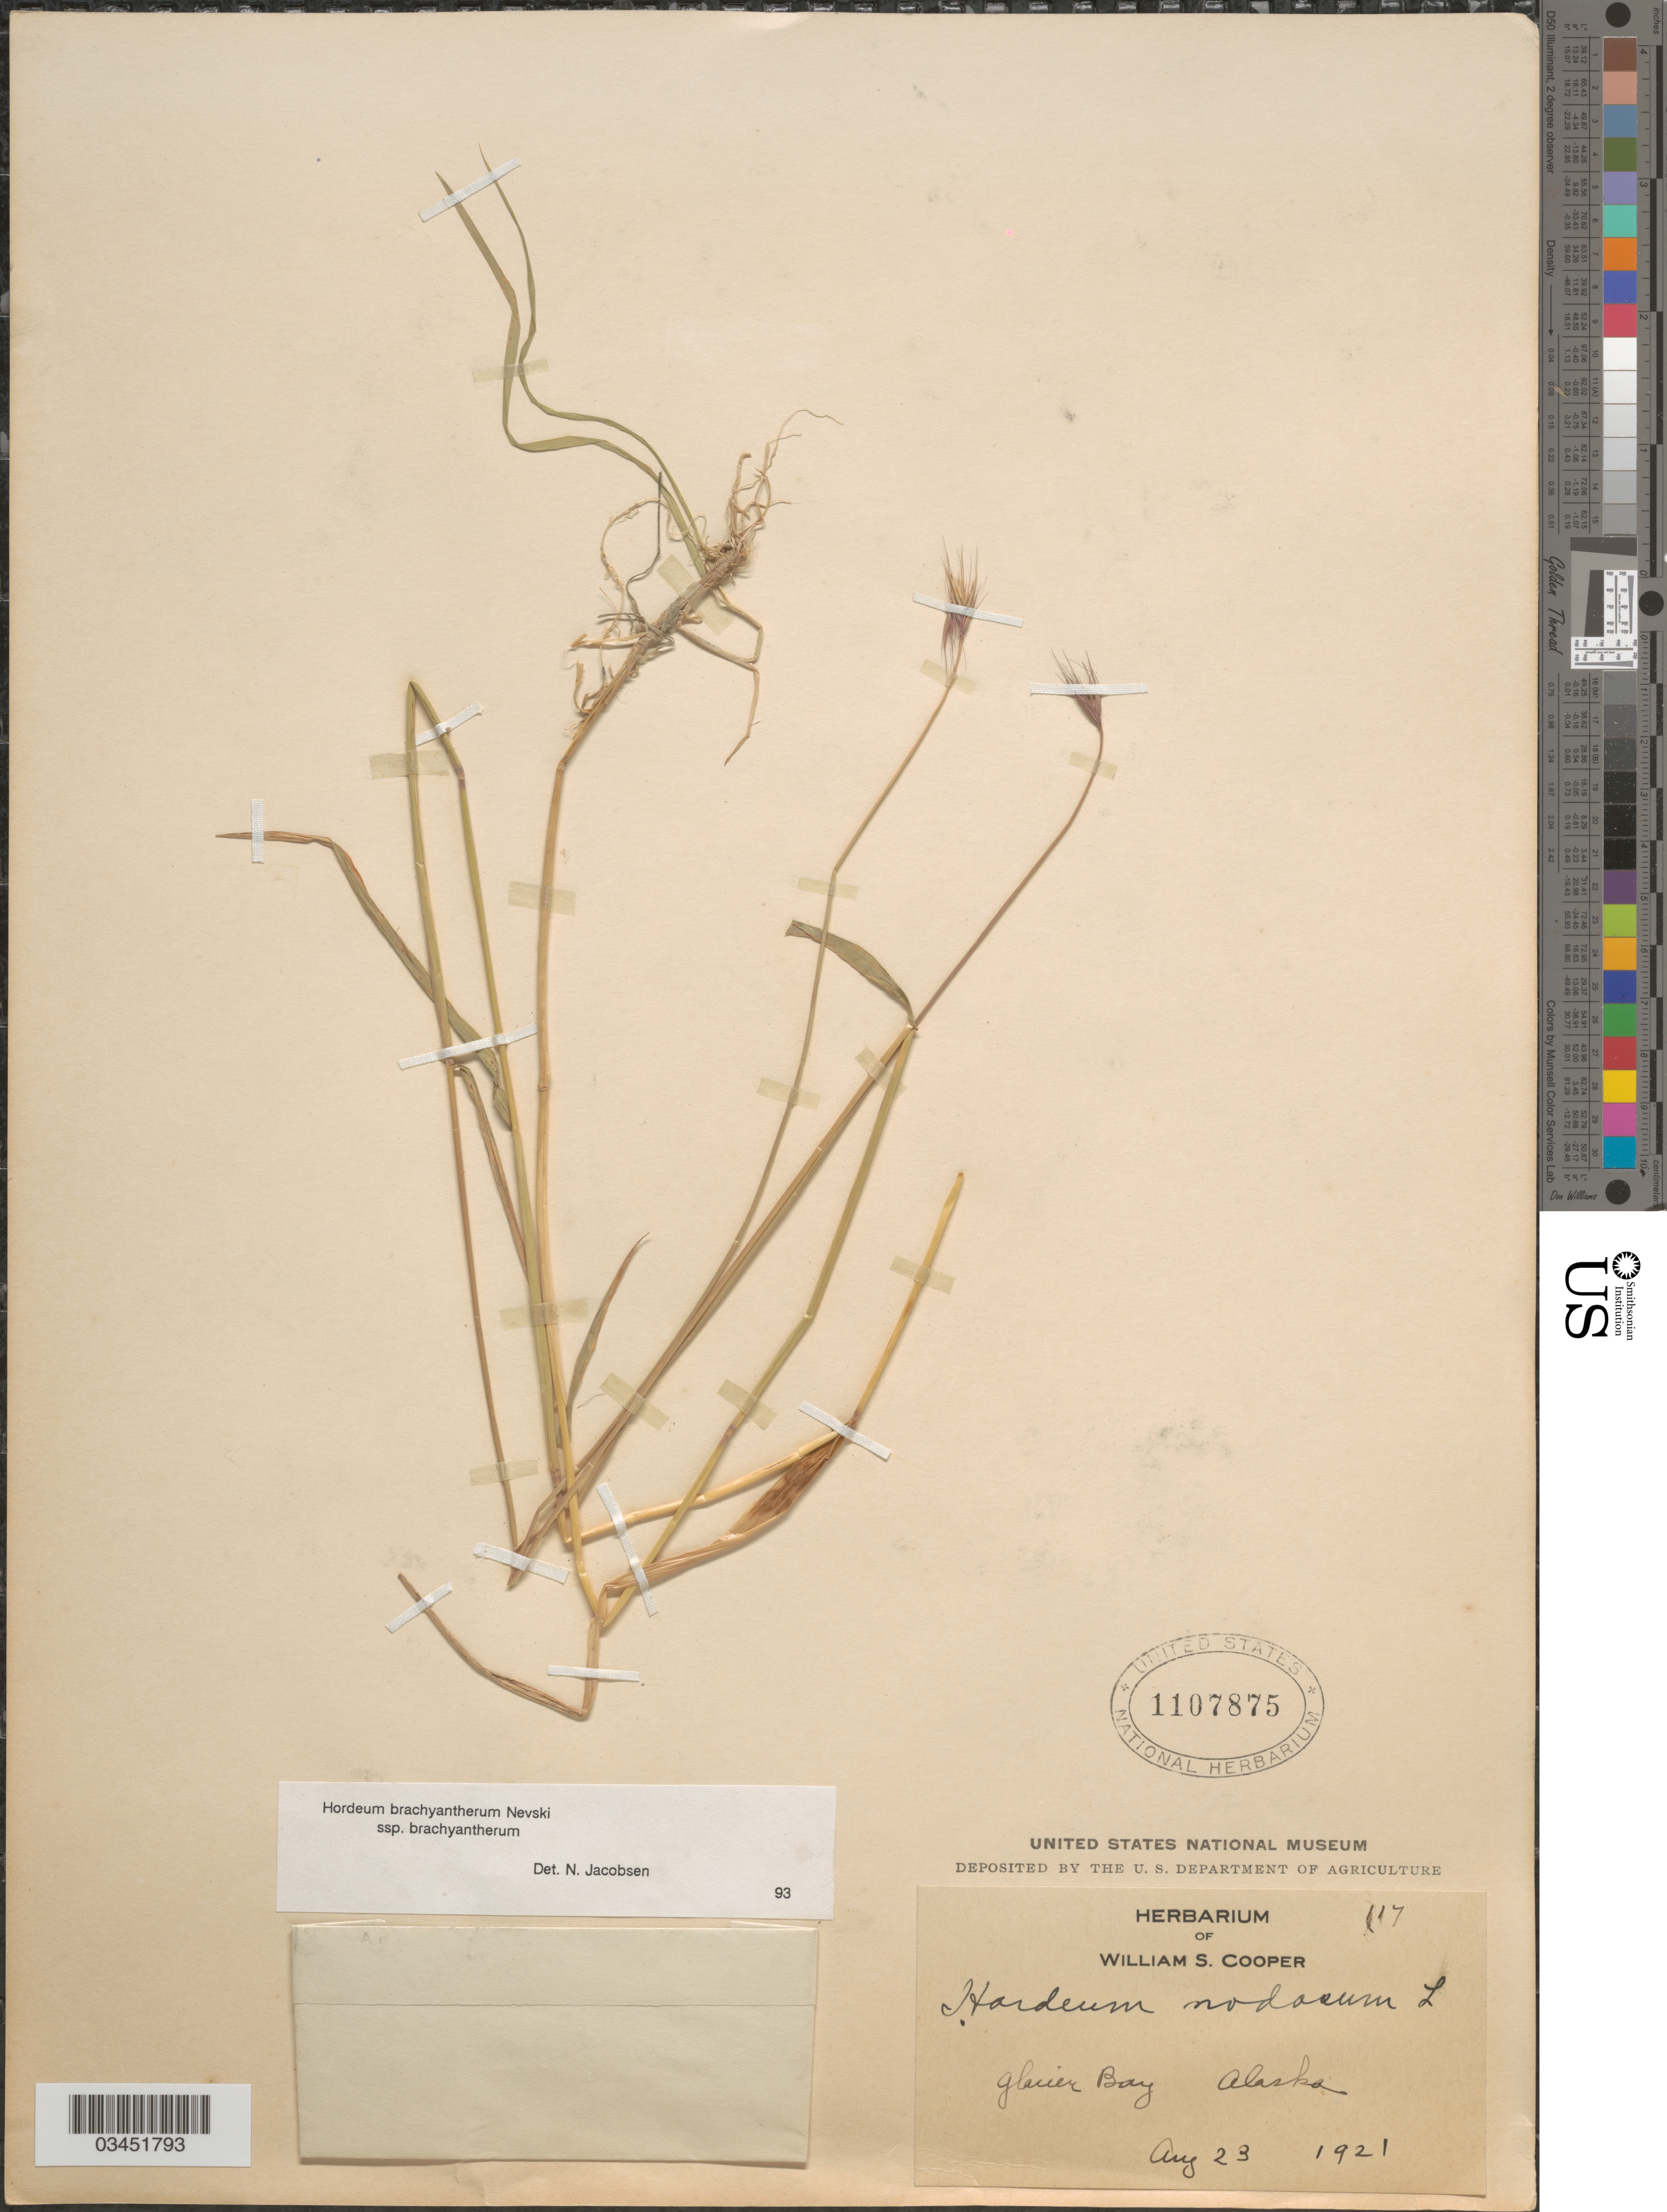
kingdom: Plantae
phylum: Tracheophyta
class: Liliopsida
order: Poales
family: Poaceae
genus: Hordeum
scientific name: Hordeum brachyantherum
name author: Nevski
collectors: ex Herb. William S. Cooper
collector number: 117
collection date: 1921-08-23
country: United States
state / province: Alaska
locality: Glacier Bay.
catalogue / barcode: US 1107875